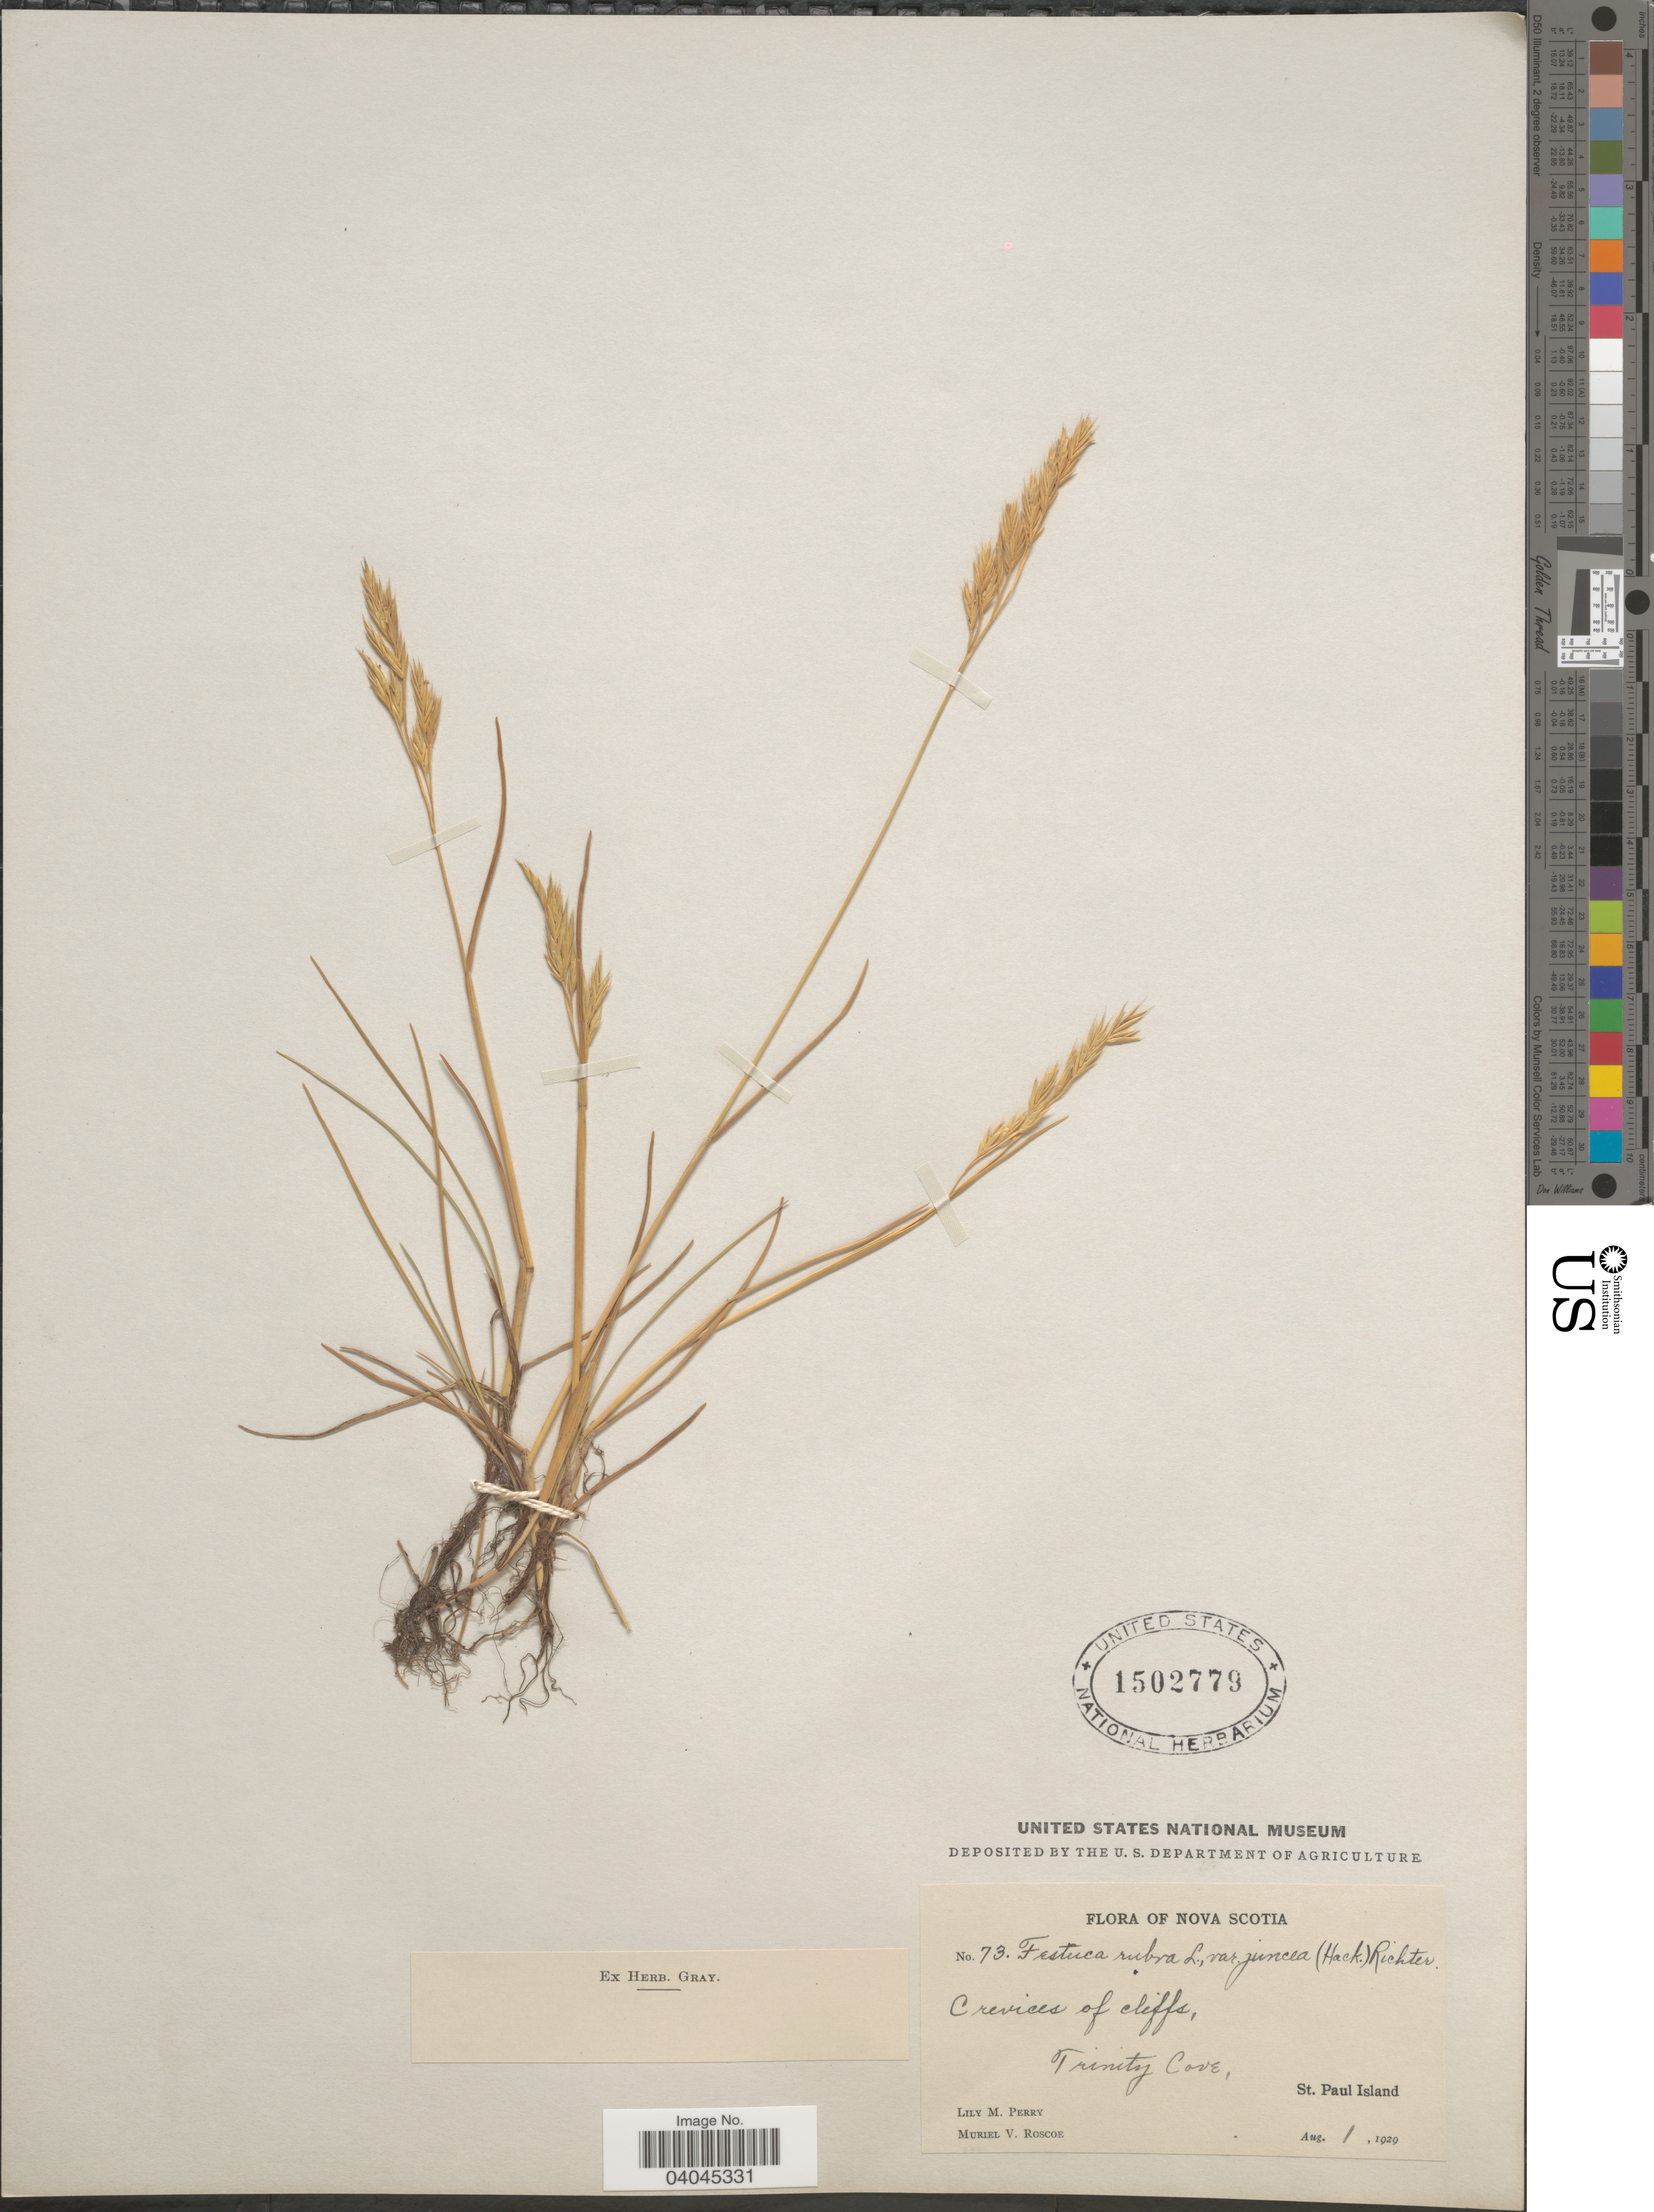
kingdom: Plantae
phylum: Tracheophyta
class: Liliopsida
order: Poales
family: Poaceae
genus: Festuca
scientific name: Festuca rubra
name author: L.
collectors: L. M. Perry & M. Roscoe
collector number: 73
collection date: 1929-08-01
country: Canada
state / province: Nova Scotia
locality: Trinity Cove, St. Paul Island.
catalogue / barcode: US 1502779